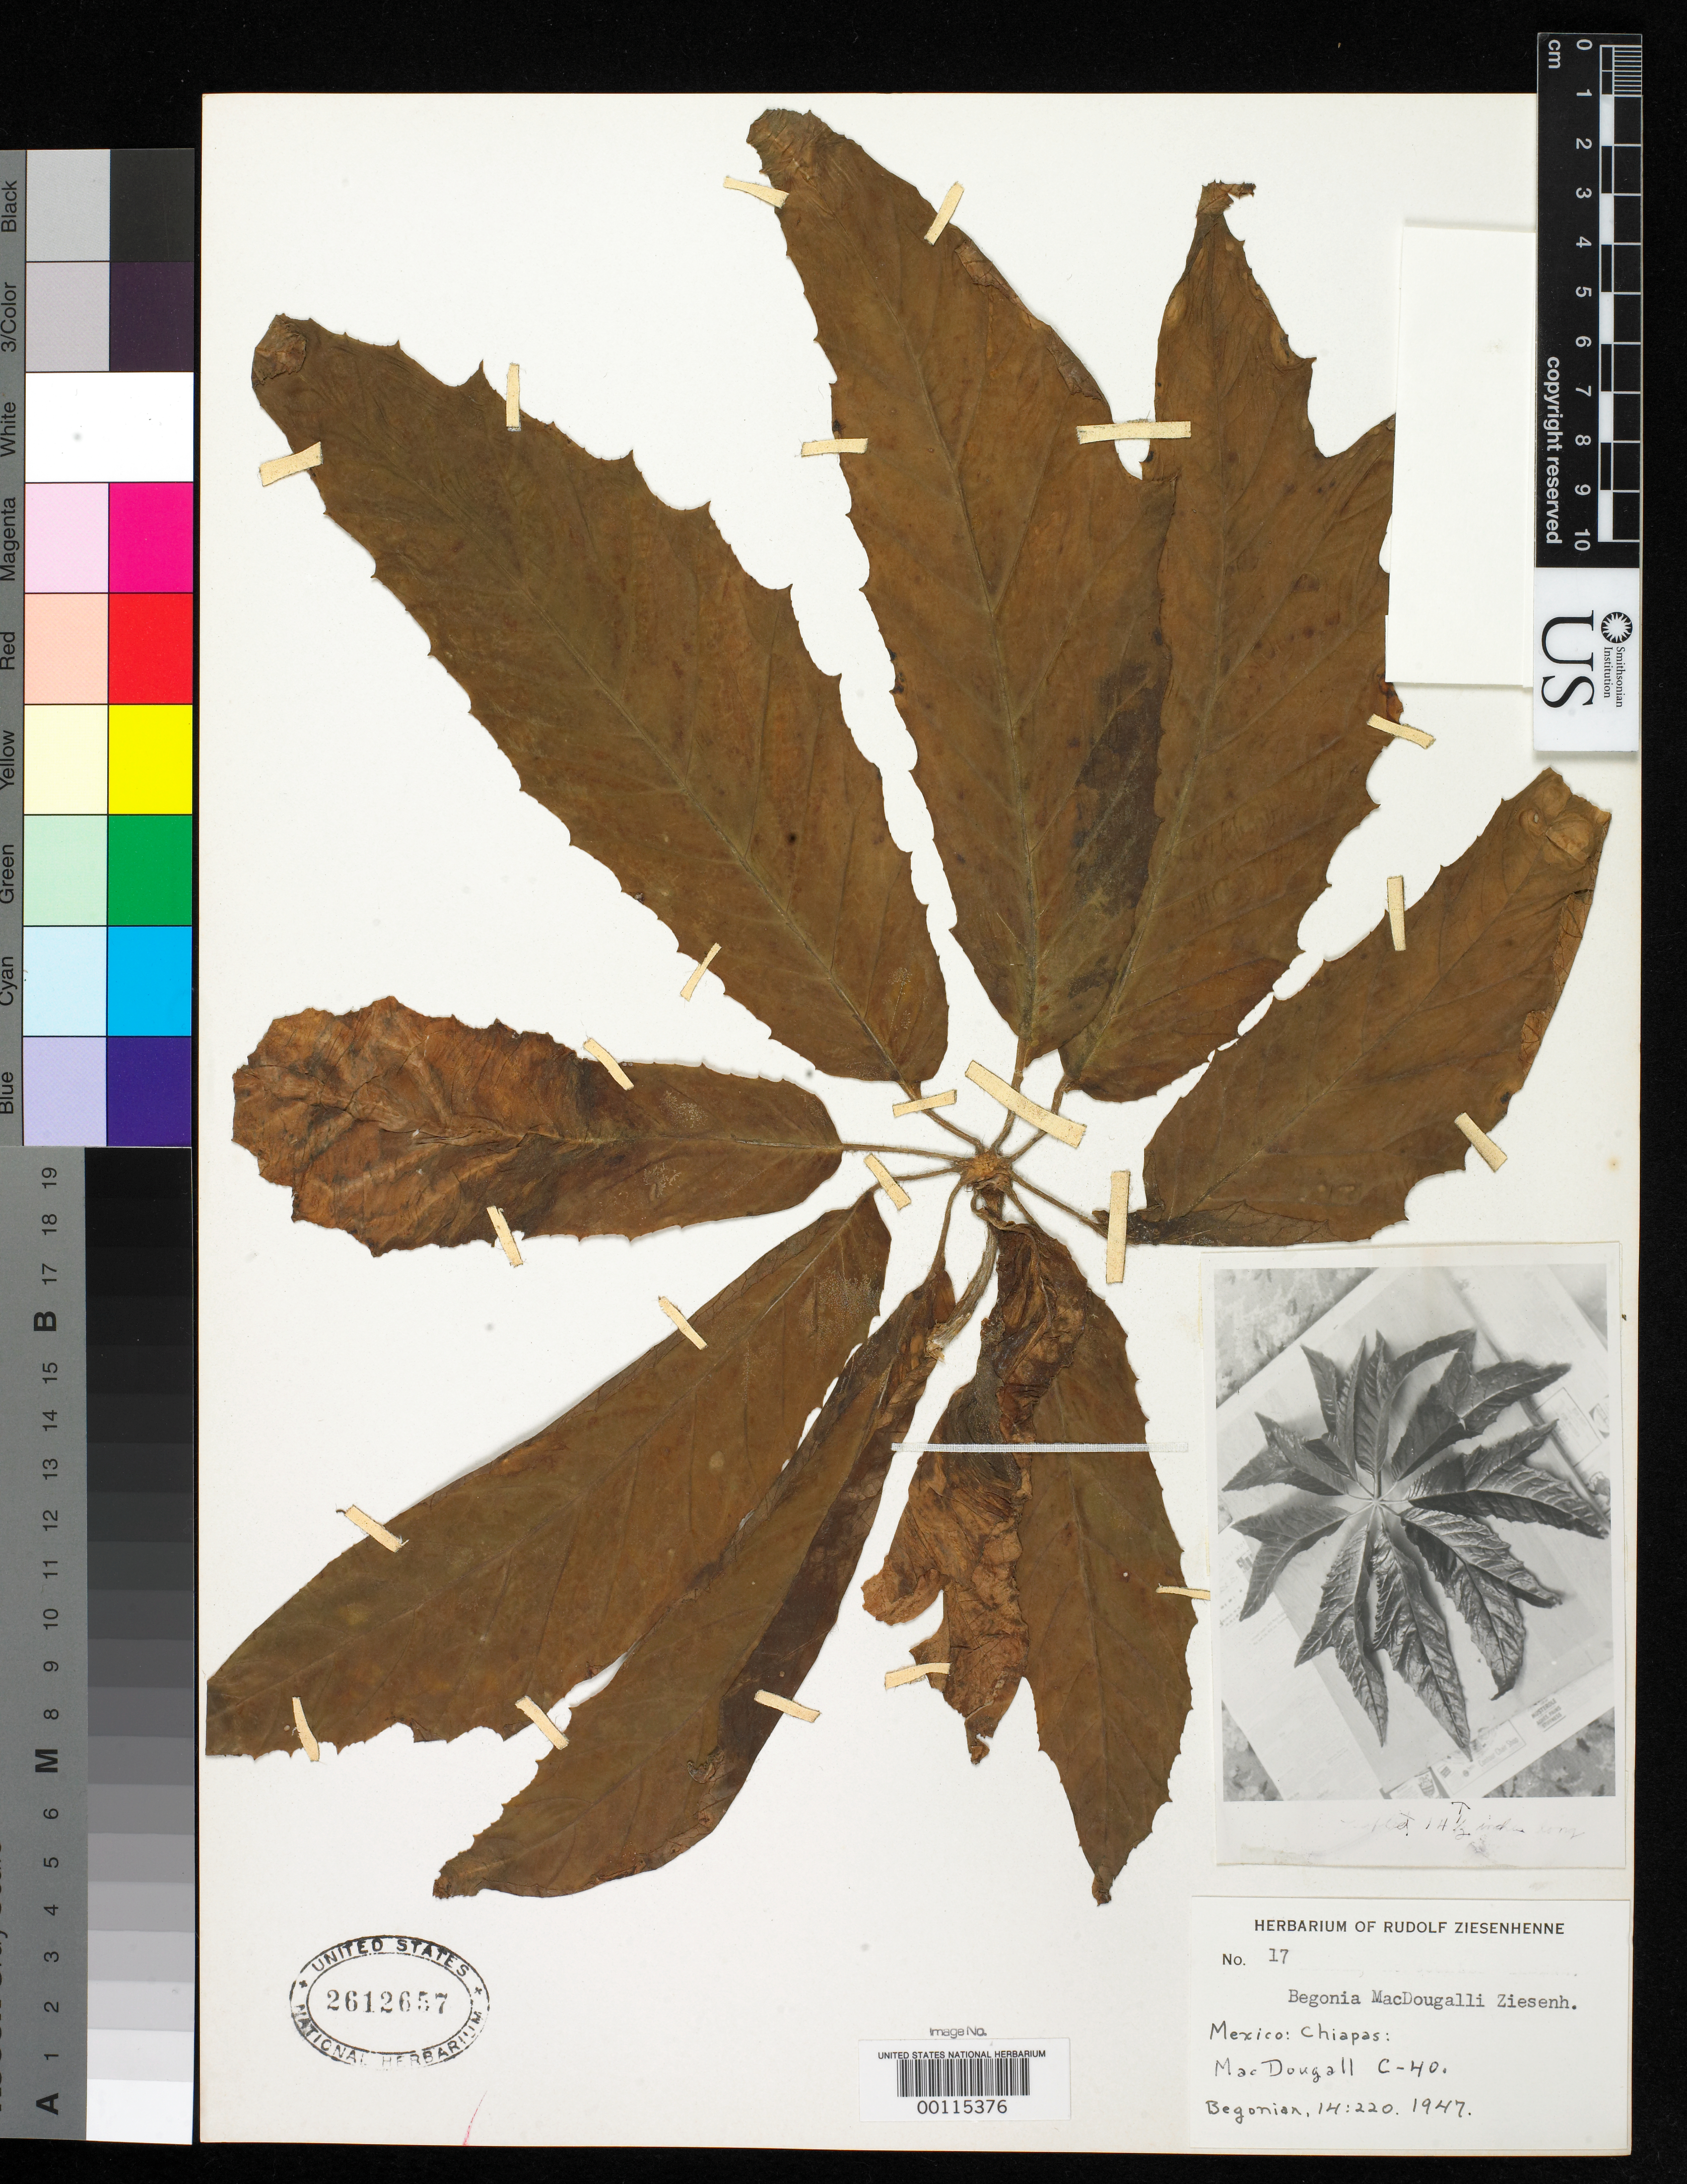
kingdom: Plantae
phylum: Tracheophyta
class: Magnoliopsida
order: Cucurbitales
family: Begoniaceae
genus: Begonia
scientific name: Begonia macdougallii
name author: Ziesenh.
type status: Isotype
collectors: T. Macdougall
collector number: C-40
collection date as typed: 1946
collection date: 1946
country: Mexico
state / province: Chiapas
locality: Cerro Carrizal.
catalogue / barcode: US 2612657